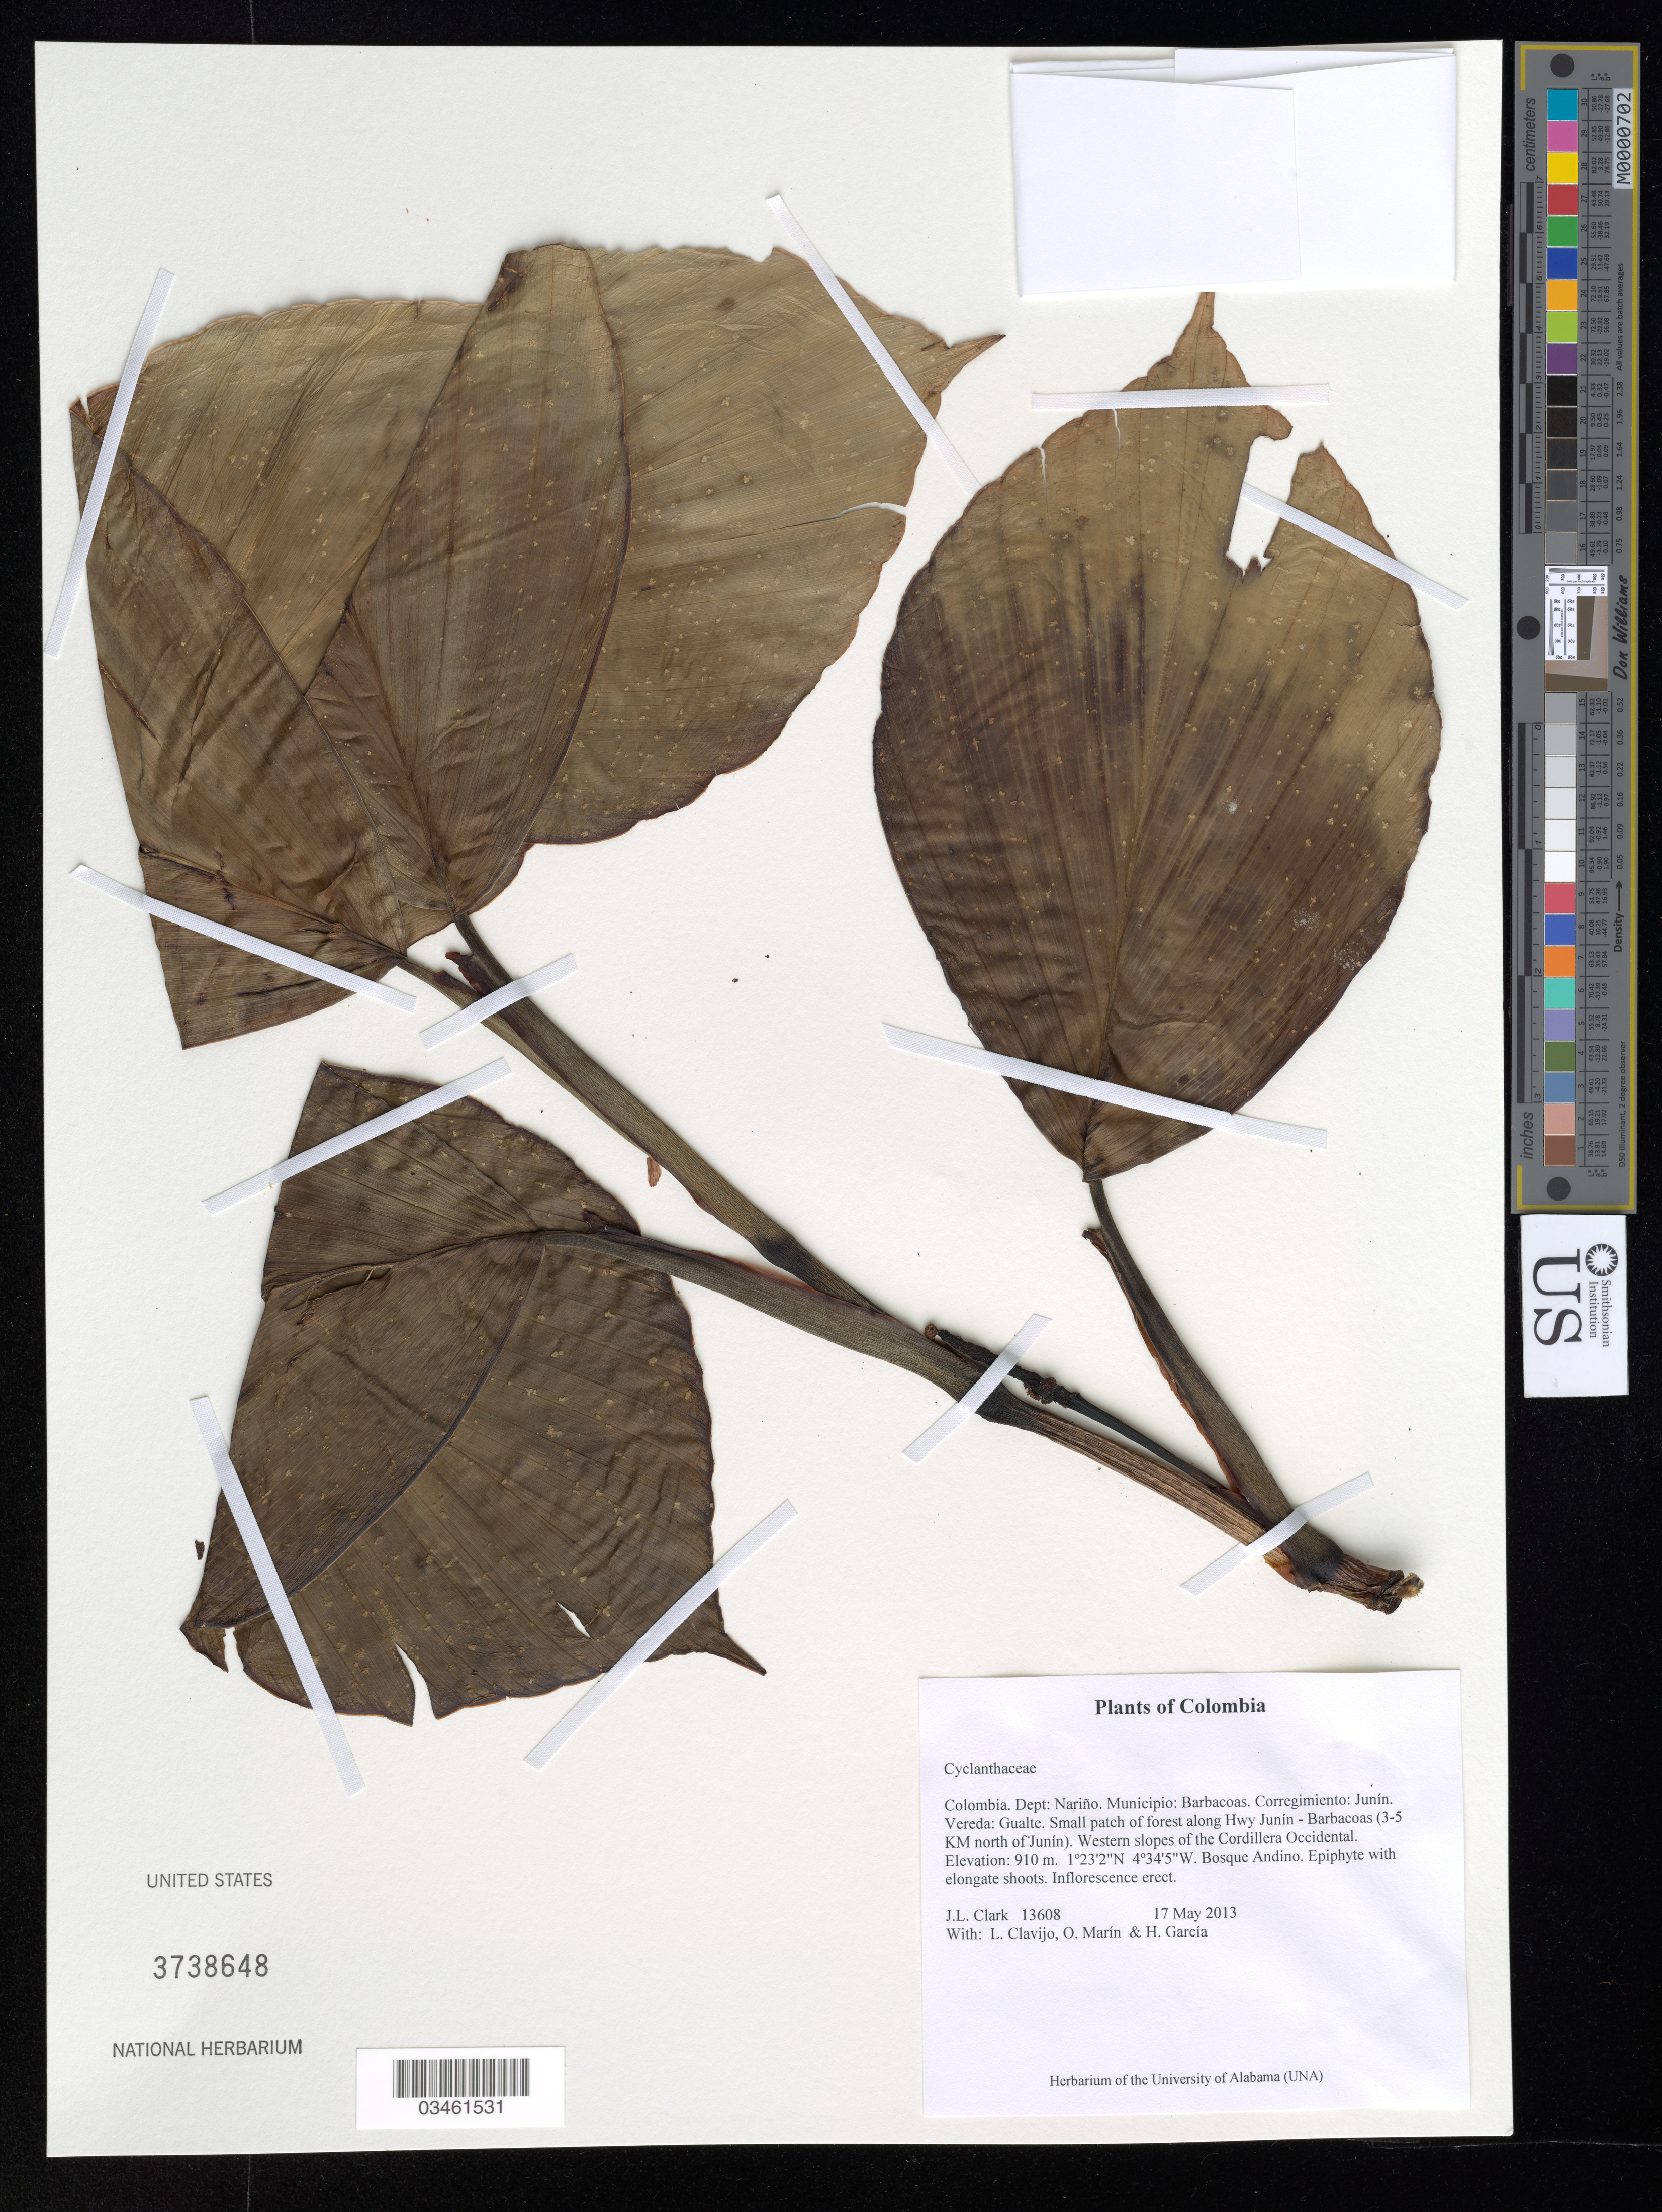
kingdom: Plantae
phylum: Tracheophyta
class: Liliopsida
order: Pandanales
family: Cyclanthaceae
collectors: J. L. Clark, L. Clavijo, O. Marín & H. Garcia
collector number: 13608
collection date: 2013-05-17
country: Colombia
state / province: Nariño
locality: Dept: Nariño. Municipio: Barbacoas. Corregimiento: Junín. Vereda: Gualte. Small patch of forest along Hwy Junín - Barbacoas (3-5 KM north of Junín). Western slopes of the Cordillera Occidental.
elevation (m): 910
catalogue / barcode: US 3738648